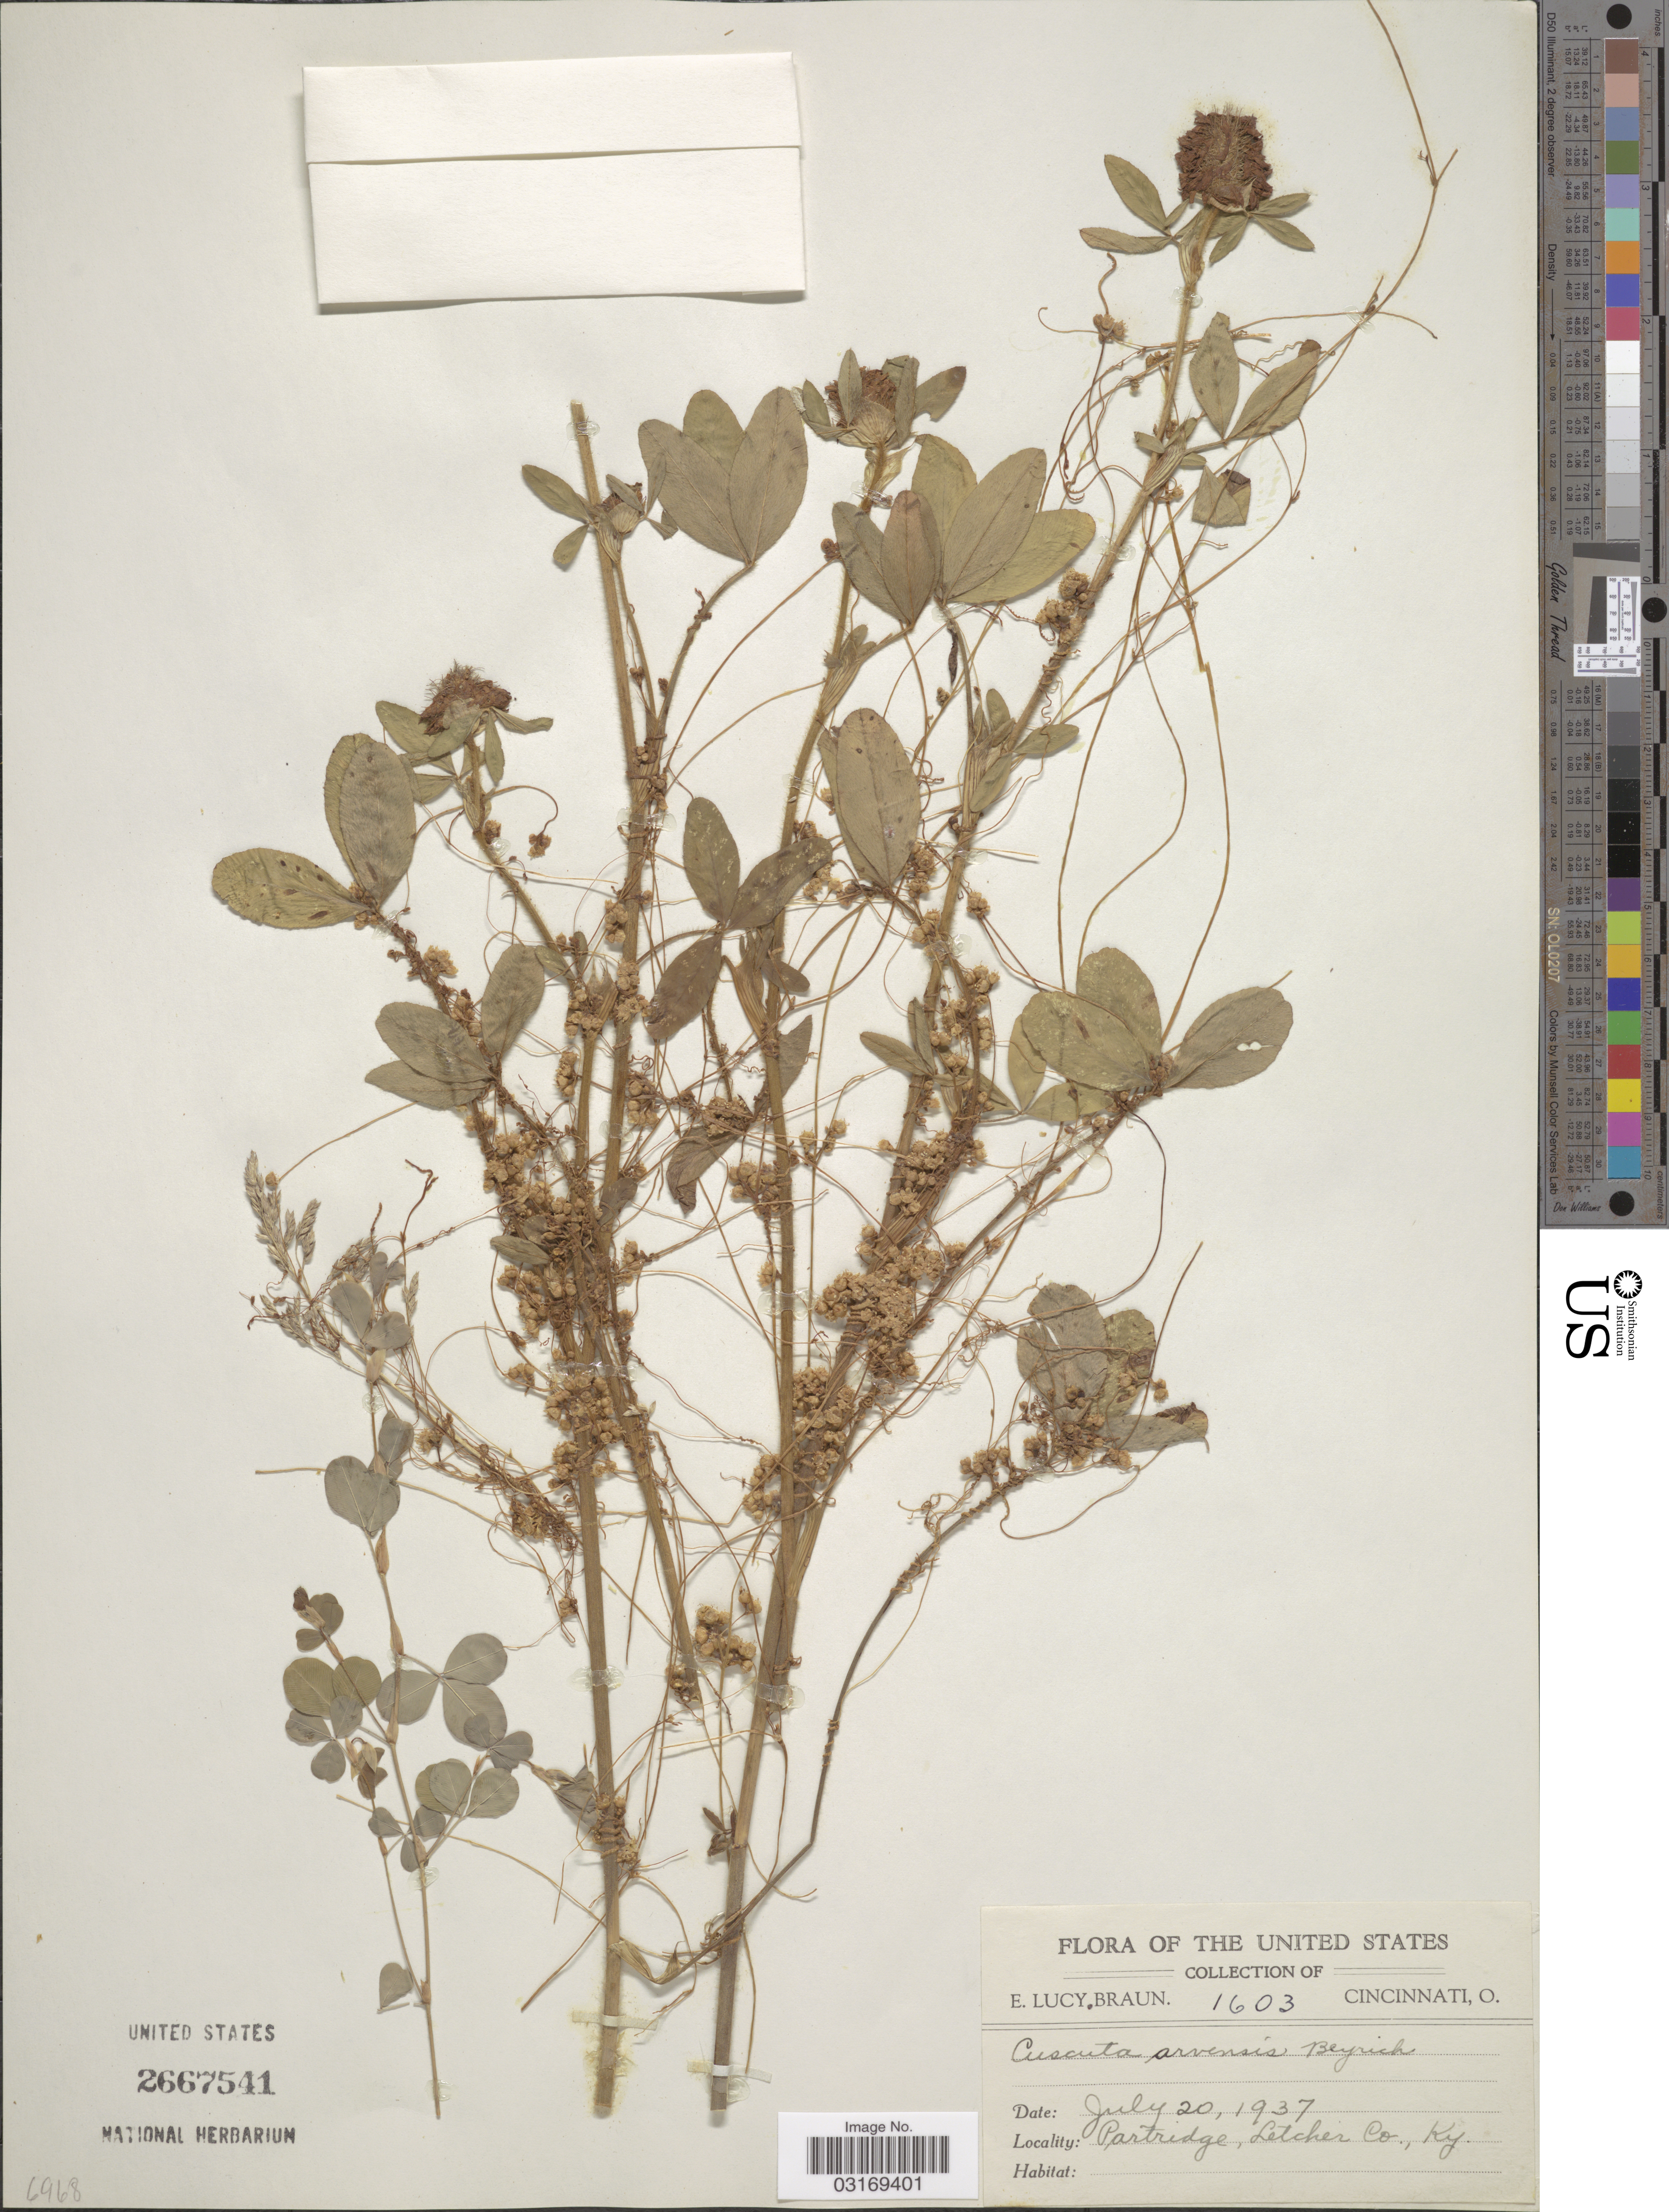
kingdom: Plantae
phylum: Tracheophyta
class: Magnoliopsida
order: Solanales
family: Convolvulaceae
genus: Cuscuta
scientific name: Cuscuta campestris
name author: Yunck.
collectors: E. L. Braun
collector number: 1603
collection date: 1937-07-20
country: United States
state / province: Kentucky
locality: Partridge, Letcher Co.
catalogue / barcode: US 2667541